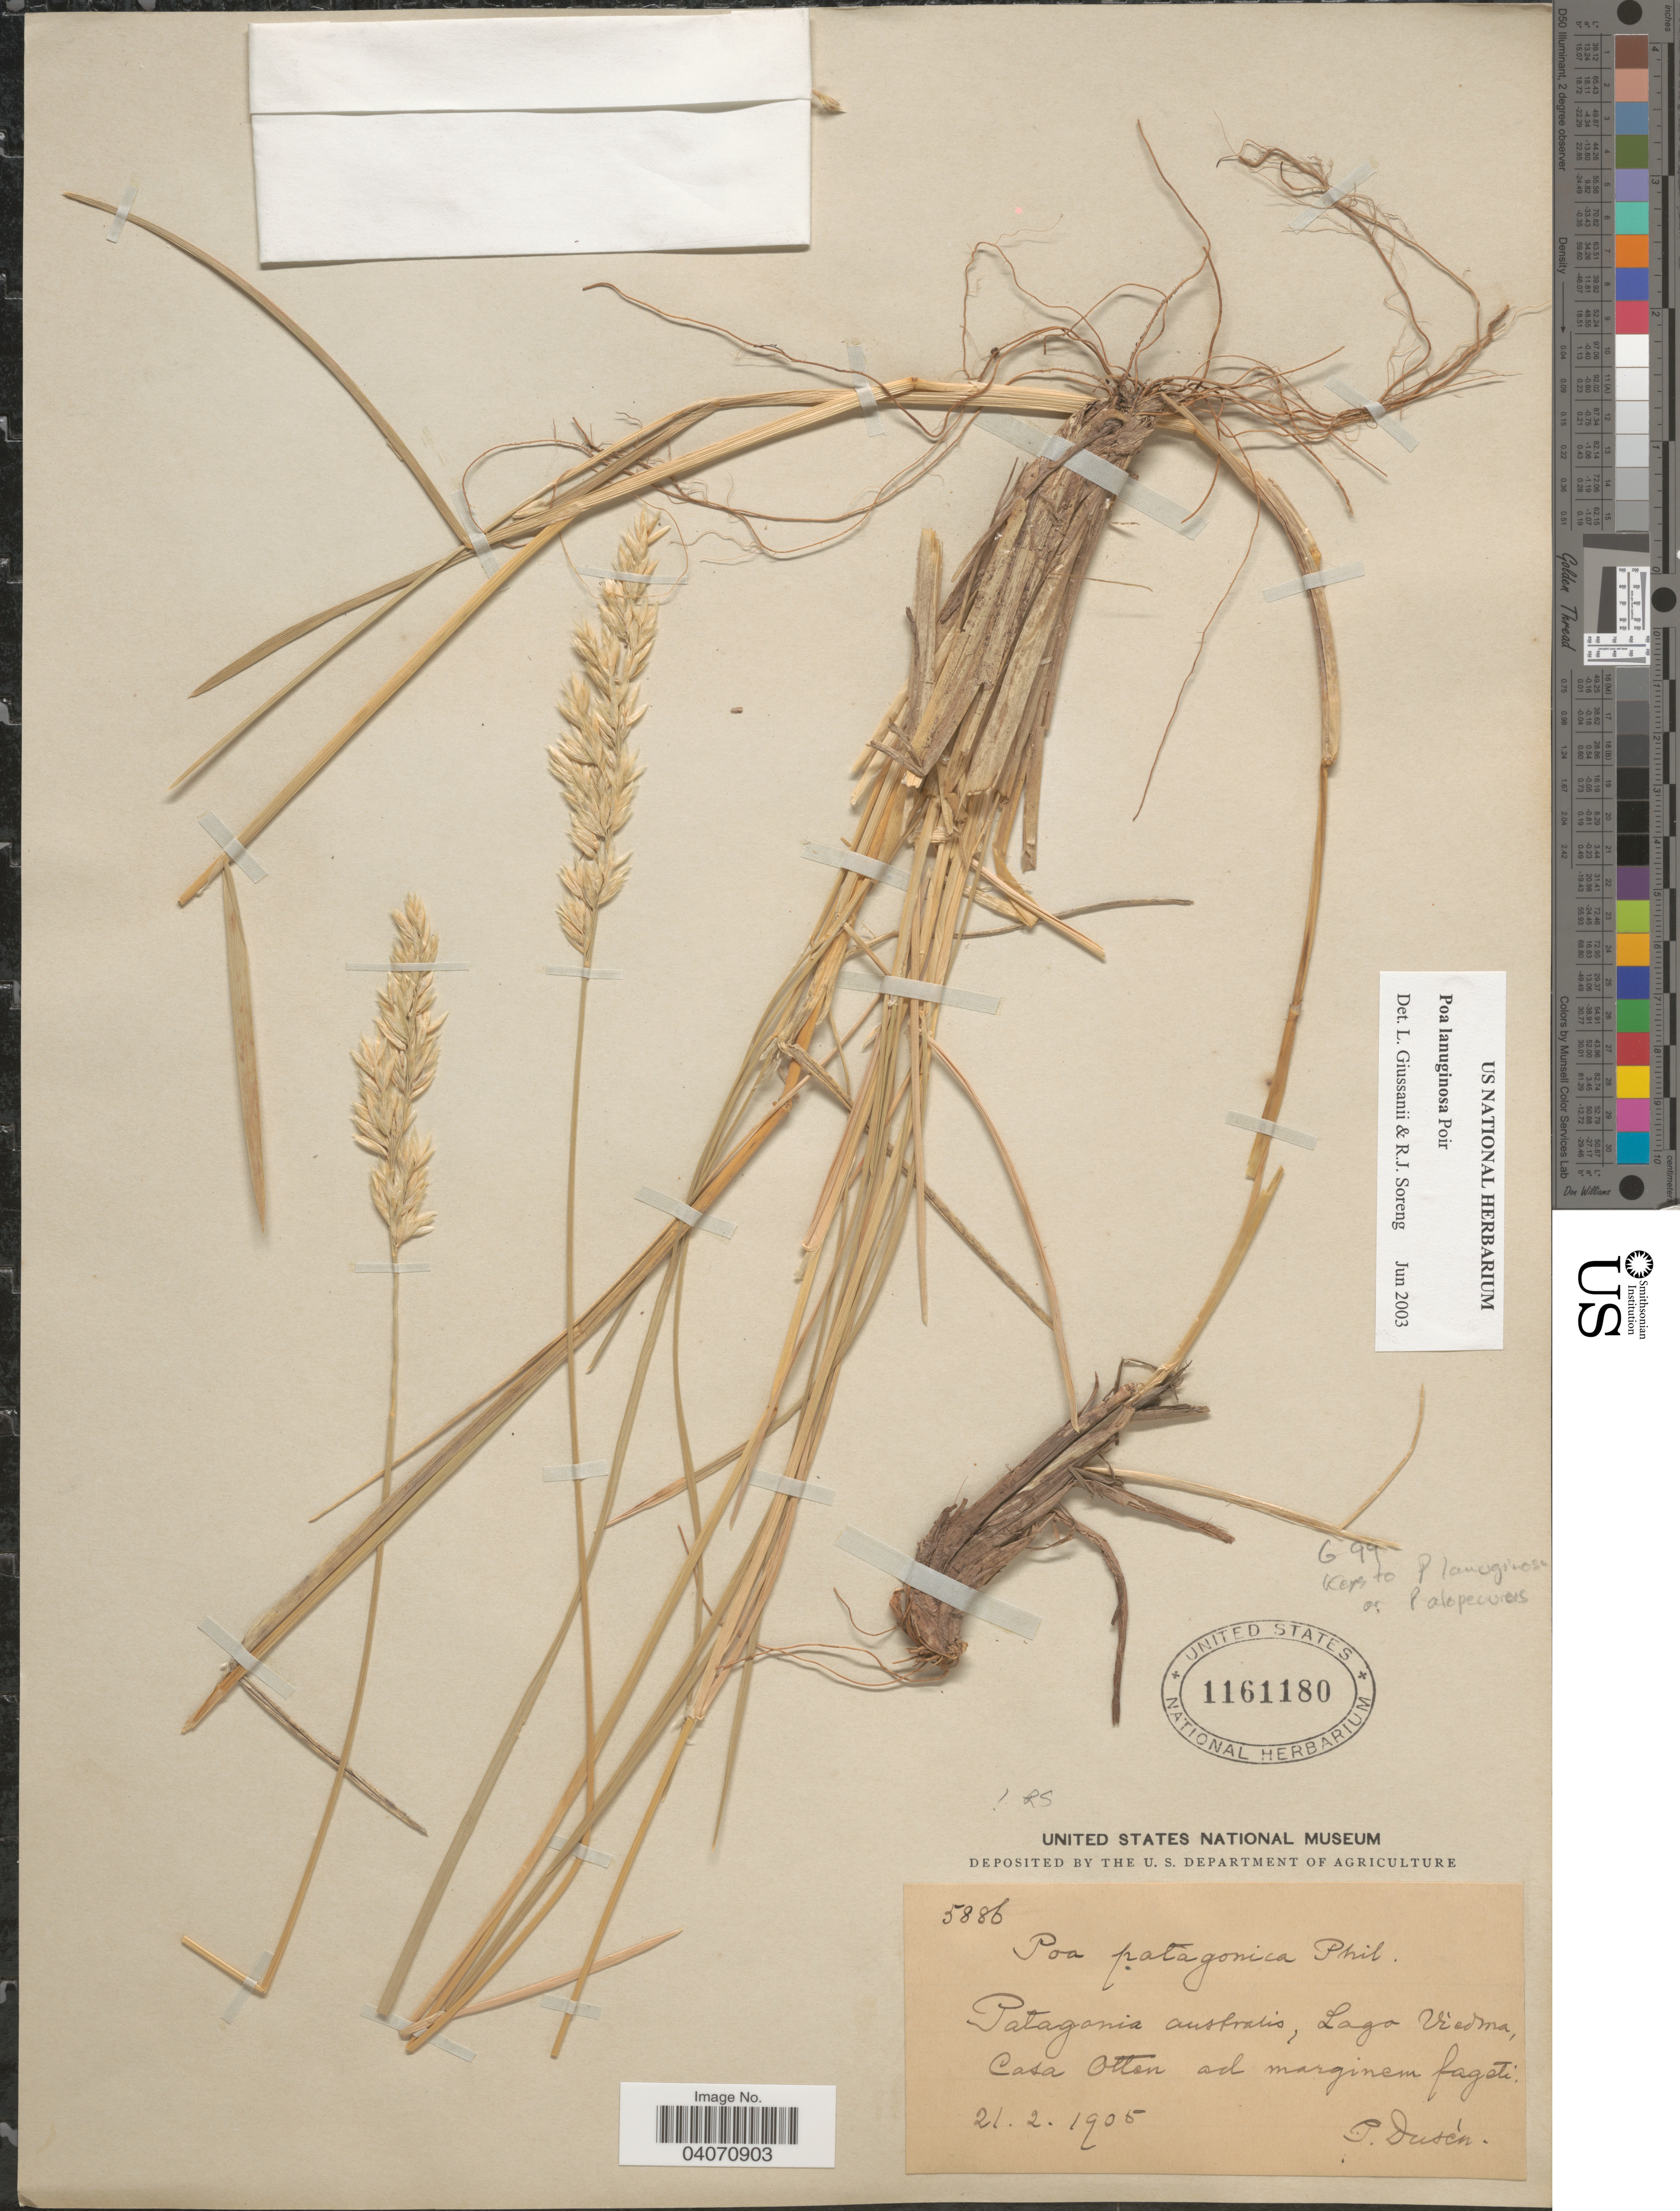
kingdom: Plantae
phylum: Tracheophyta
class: Liliopsida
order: Poales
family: Poaceae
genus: Poa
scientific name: Poa lanuginosa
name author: Poir.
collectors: P. Dusén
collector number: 5886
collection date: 1905-02-21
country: Argentina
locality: Patagonia australis, Lago Viedma, Casa Otten ad marginem fageti.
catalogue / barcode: US 1161180